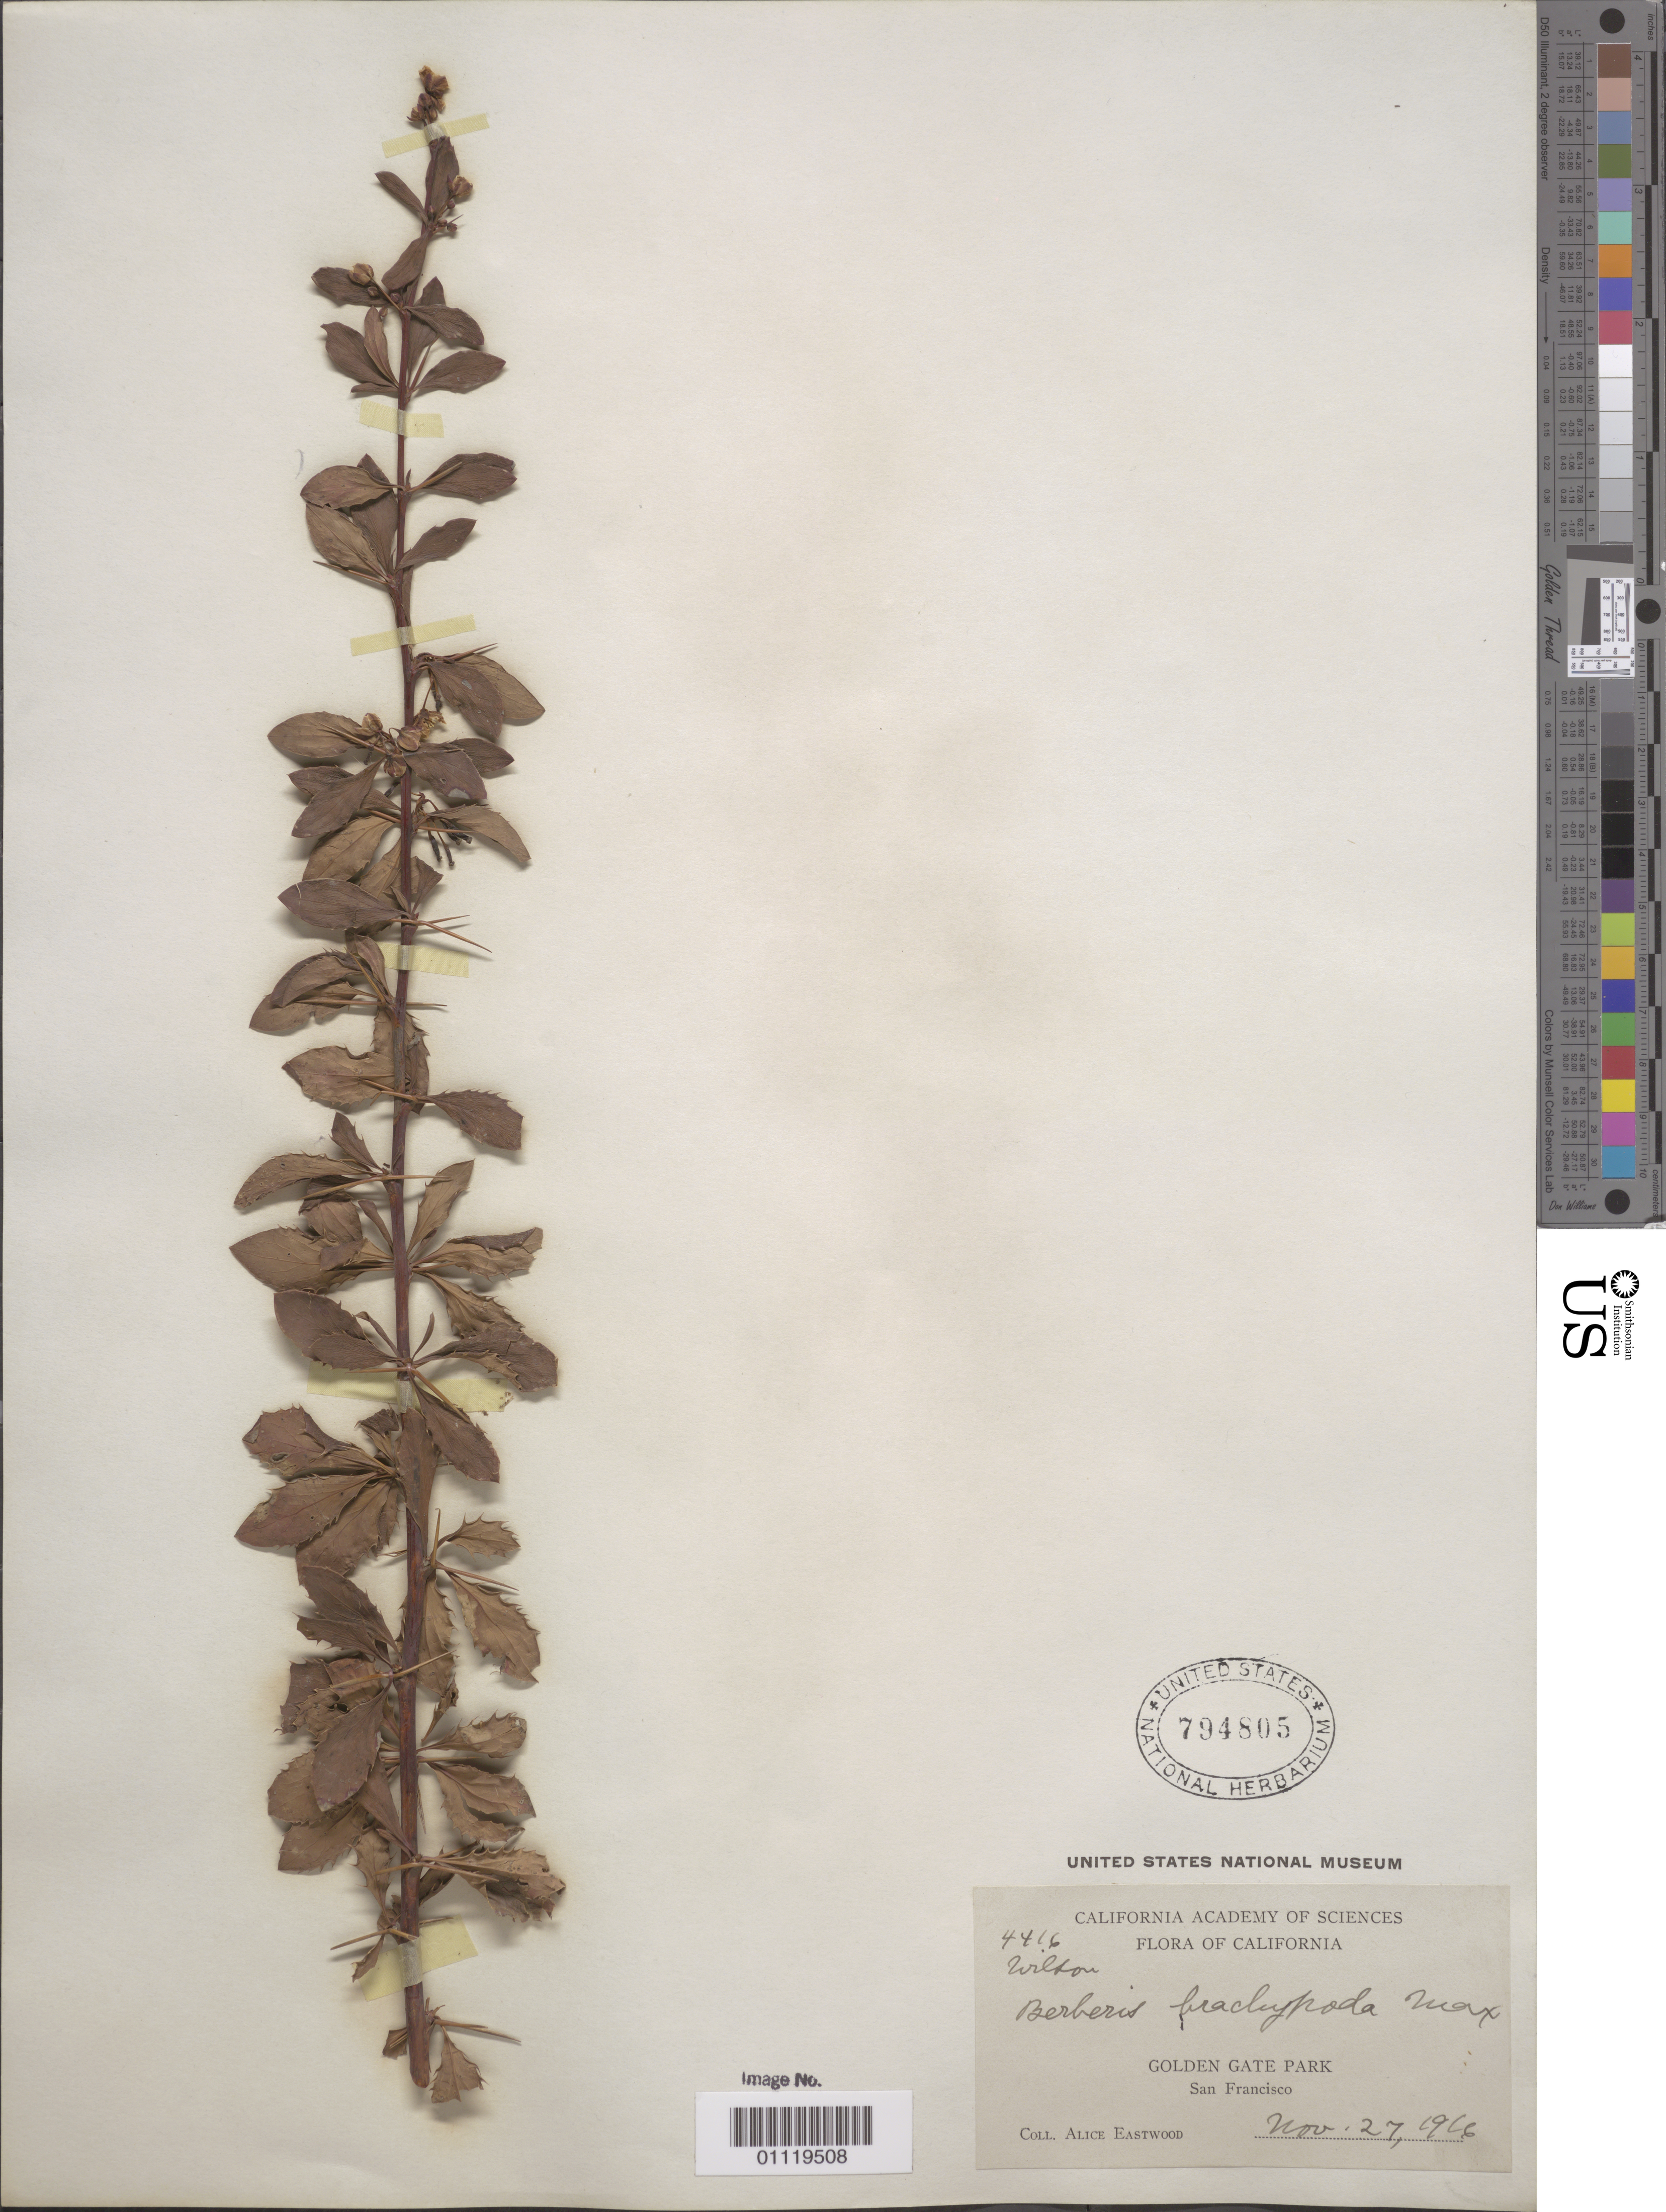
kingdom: Plantae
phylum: Tracheophyta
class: Magnoliopsida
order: Ranunculales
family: Berberidaceae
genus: Berberis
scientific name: Berberis brachypoda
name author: Maxim.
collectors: -- Wilson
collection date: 1916-11-27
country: United States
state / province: California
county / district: San Francisco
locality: Golden Gate Park, San Francisco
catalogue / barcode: US 794805